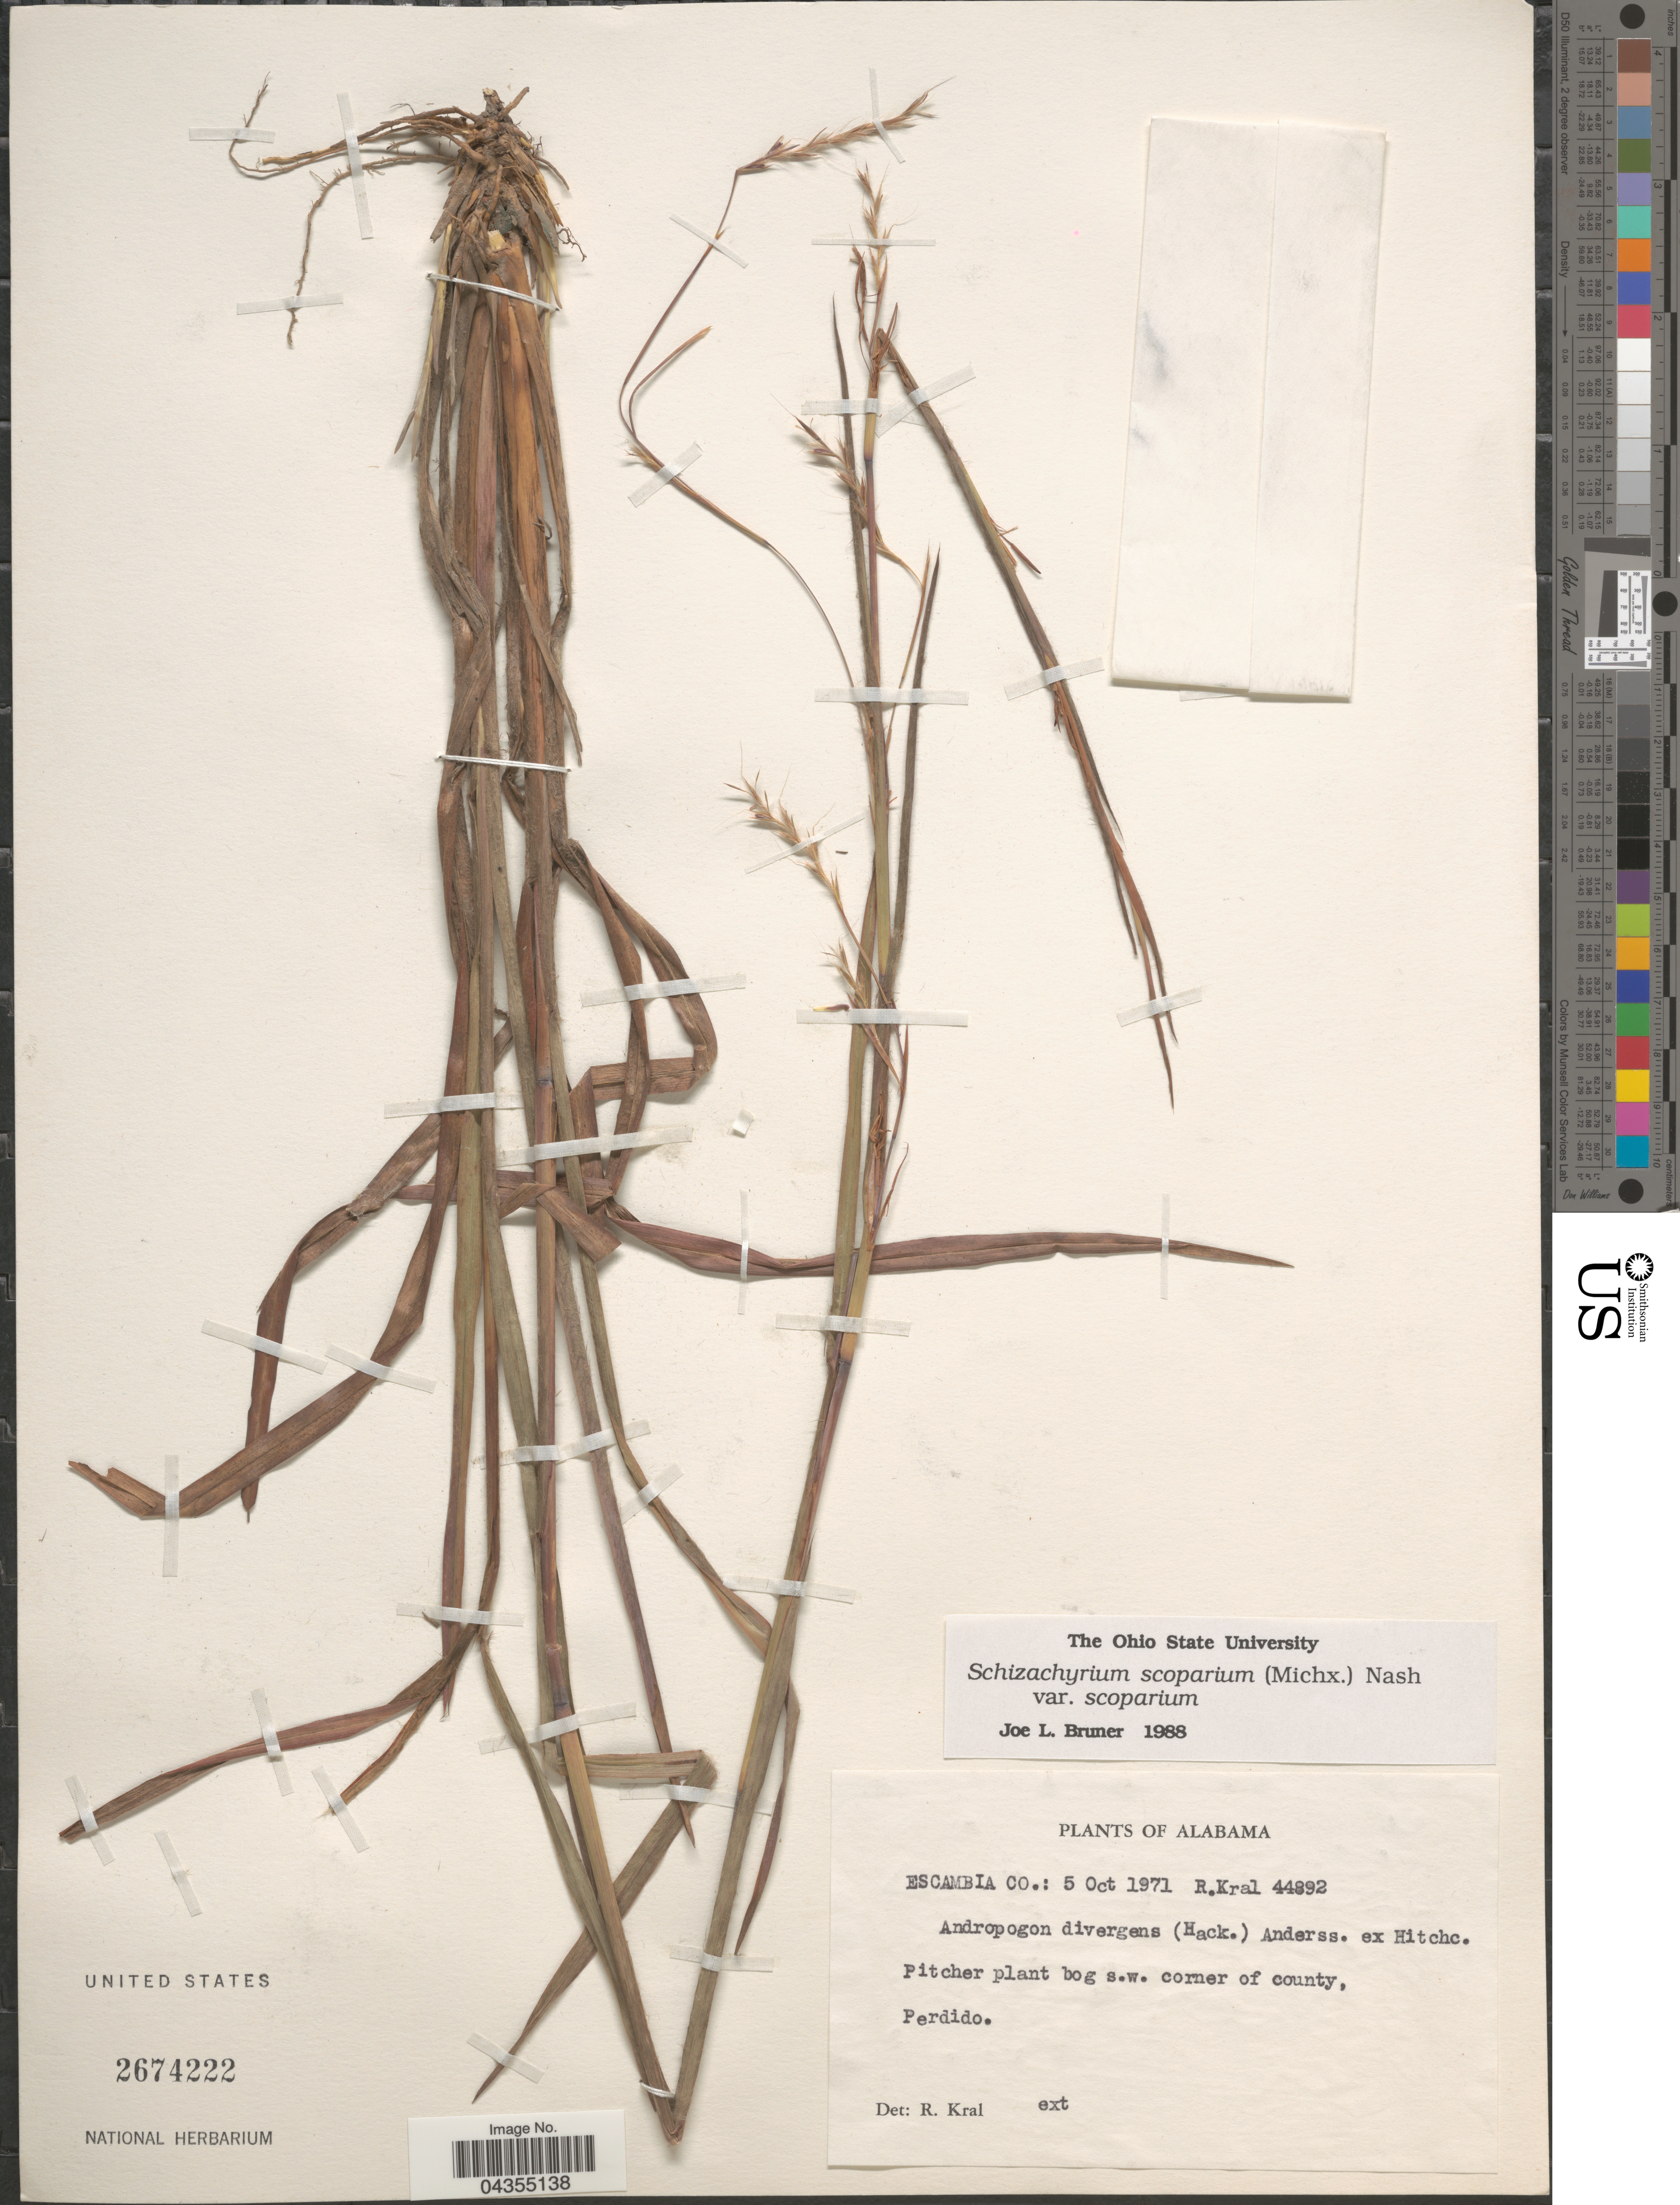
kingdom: Plantae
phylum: Tracheophyta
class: Liliopsida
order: Poales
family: Poaceae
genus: Schizachyrium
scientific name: Schizachyrium scoparium var. scoparium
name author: (Michx.) Nash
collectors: R. Kral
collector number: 44892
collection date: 1971-10-05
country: United States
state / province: Alabama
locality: Escambia Co.: Pitcher plant bog s.w. corner of county, Perdido.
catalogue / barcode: US 2674222